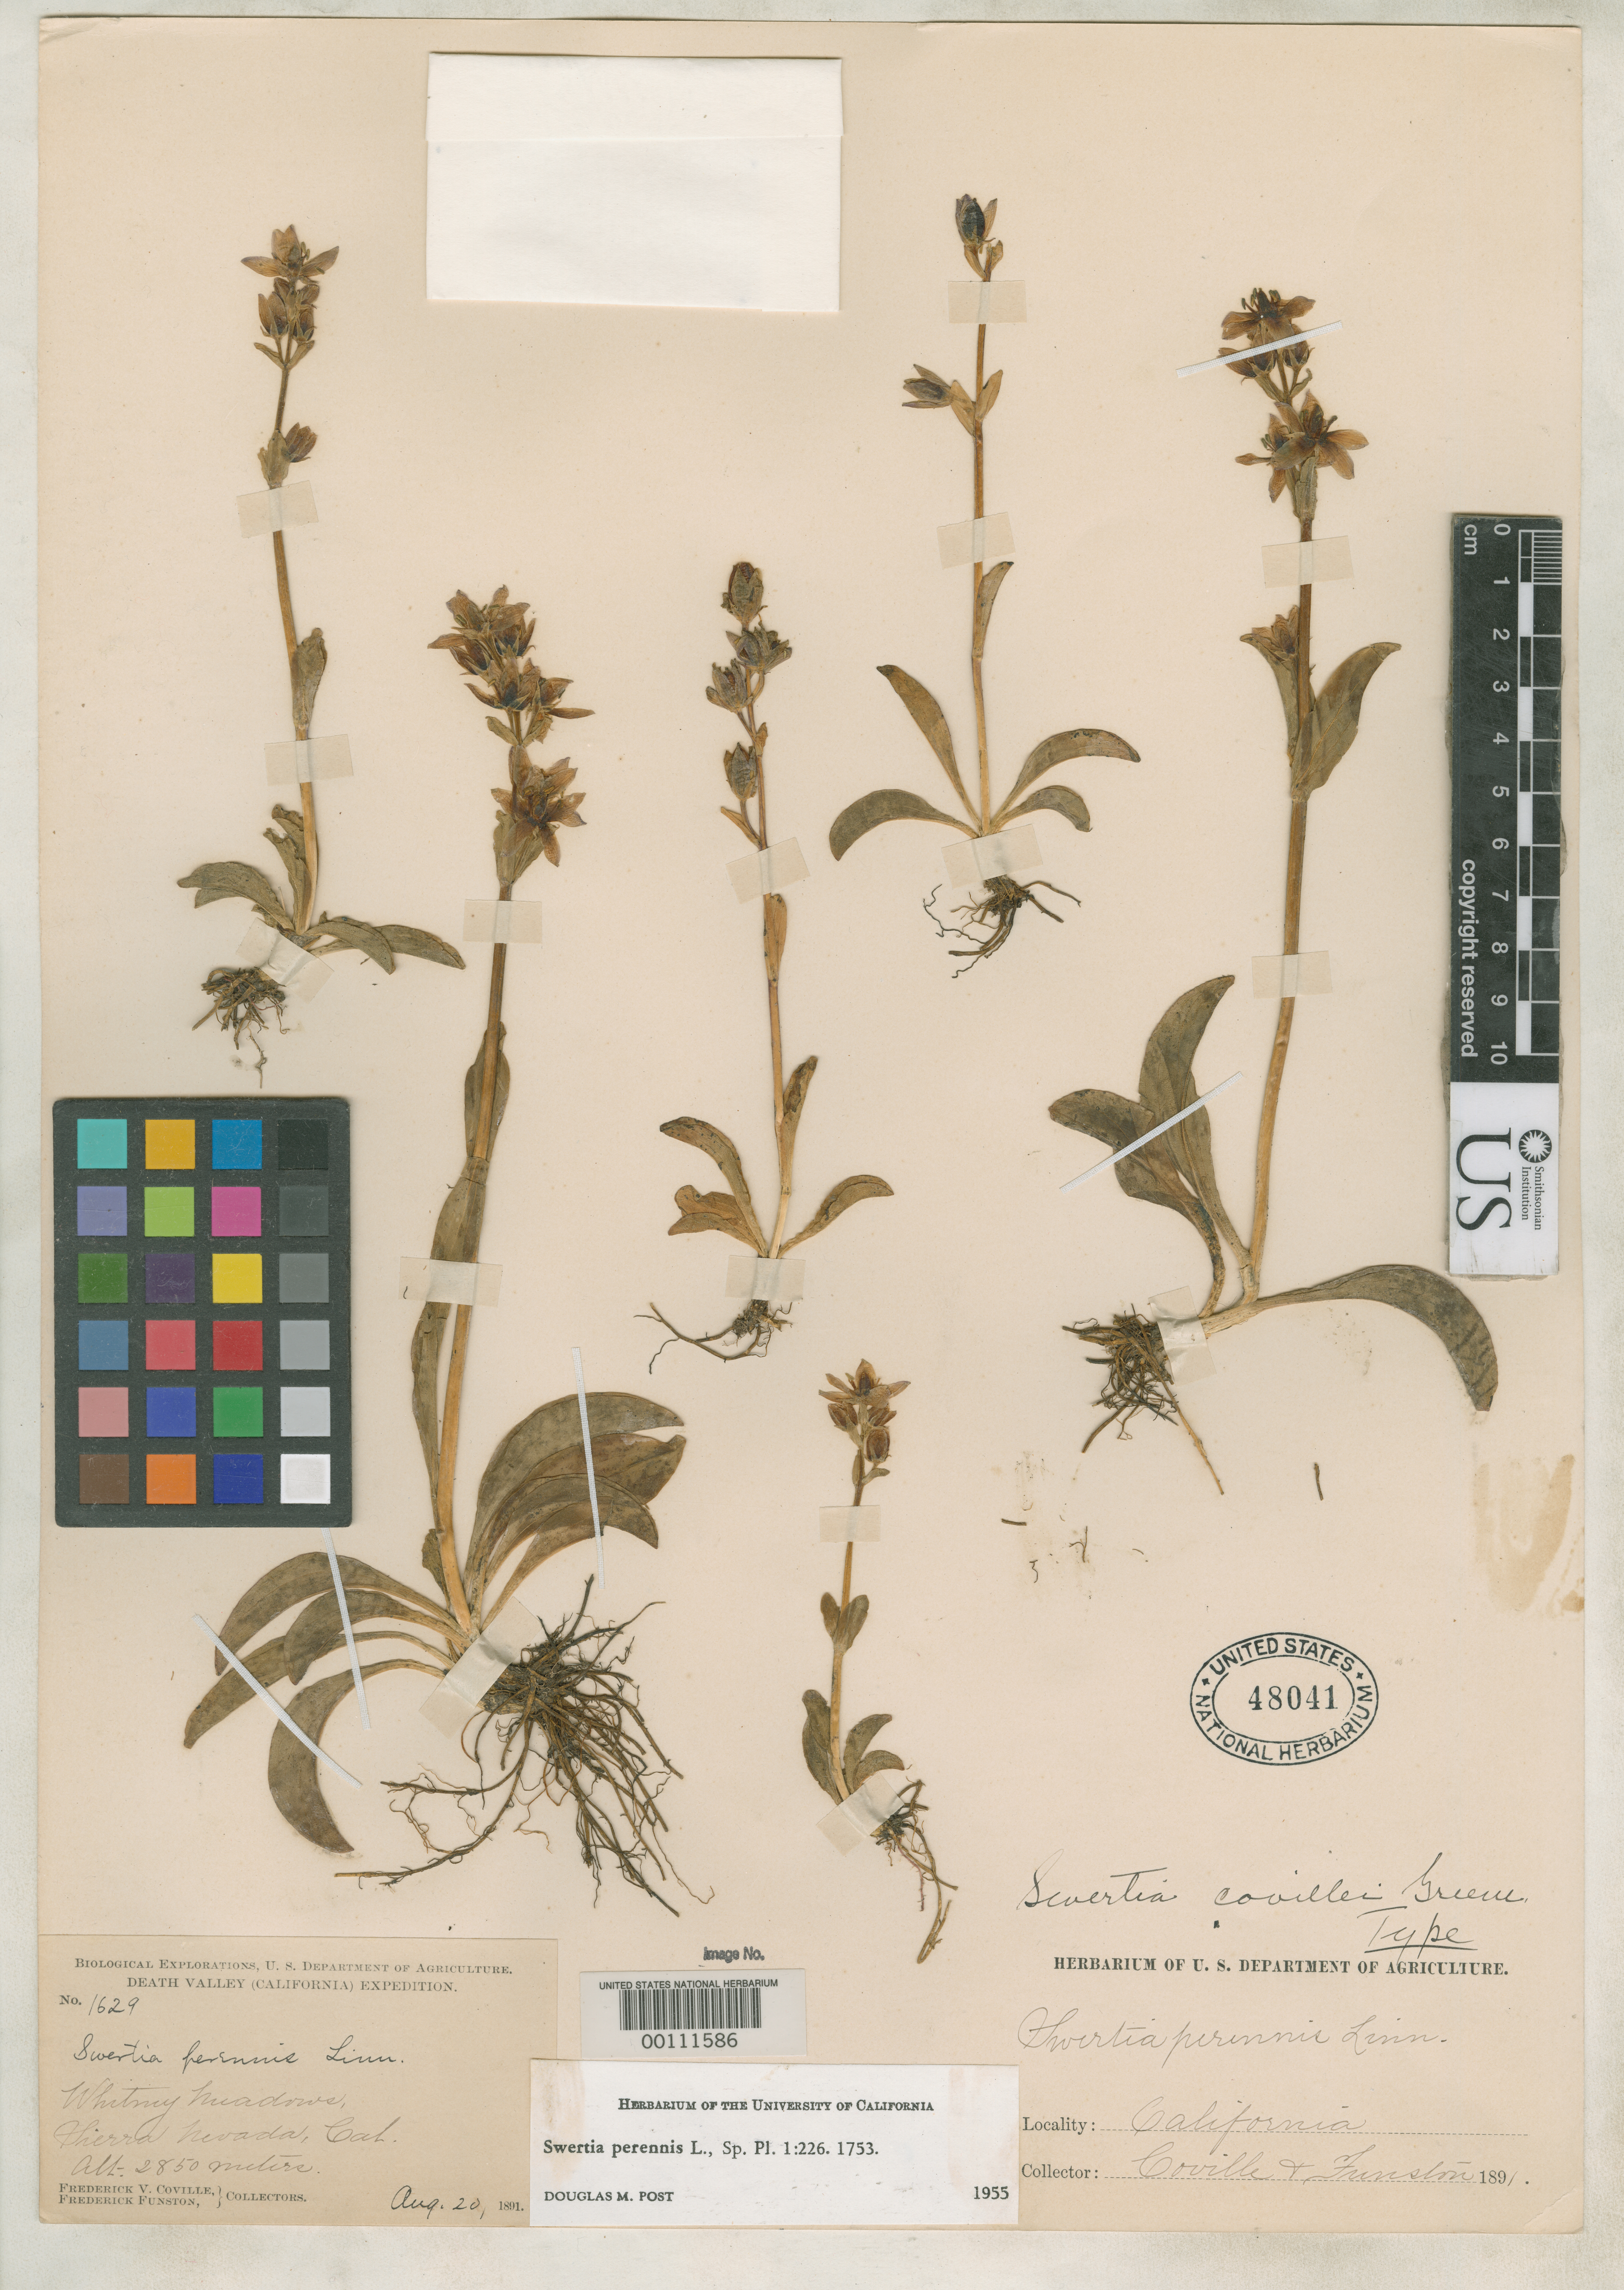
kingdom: Plantae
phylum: Tracheophyta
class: Magnoliopsida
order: Gentianales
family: Gentianaceae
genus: Swertia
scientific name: Swertia covillei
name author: Greene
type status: Syntype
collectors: F. V. Coville & F. Funston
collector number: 1629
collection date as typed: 20 Aug 1891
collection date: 1891-08-20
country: United States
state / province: California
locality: Sierra Nevada.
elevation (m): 2850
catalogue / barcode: US 48041